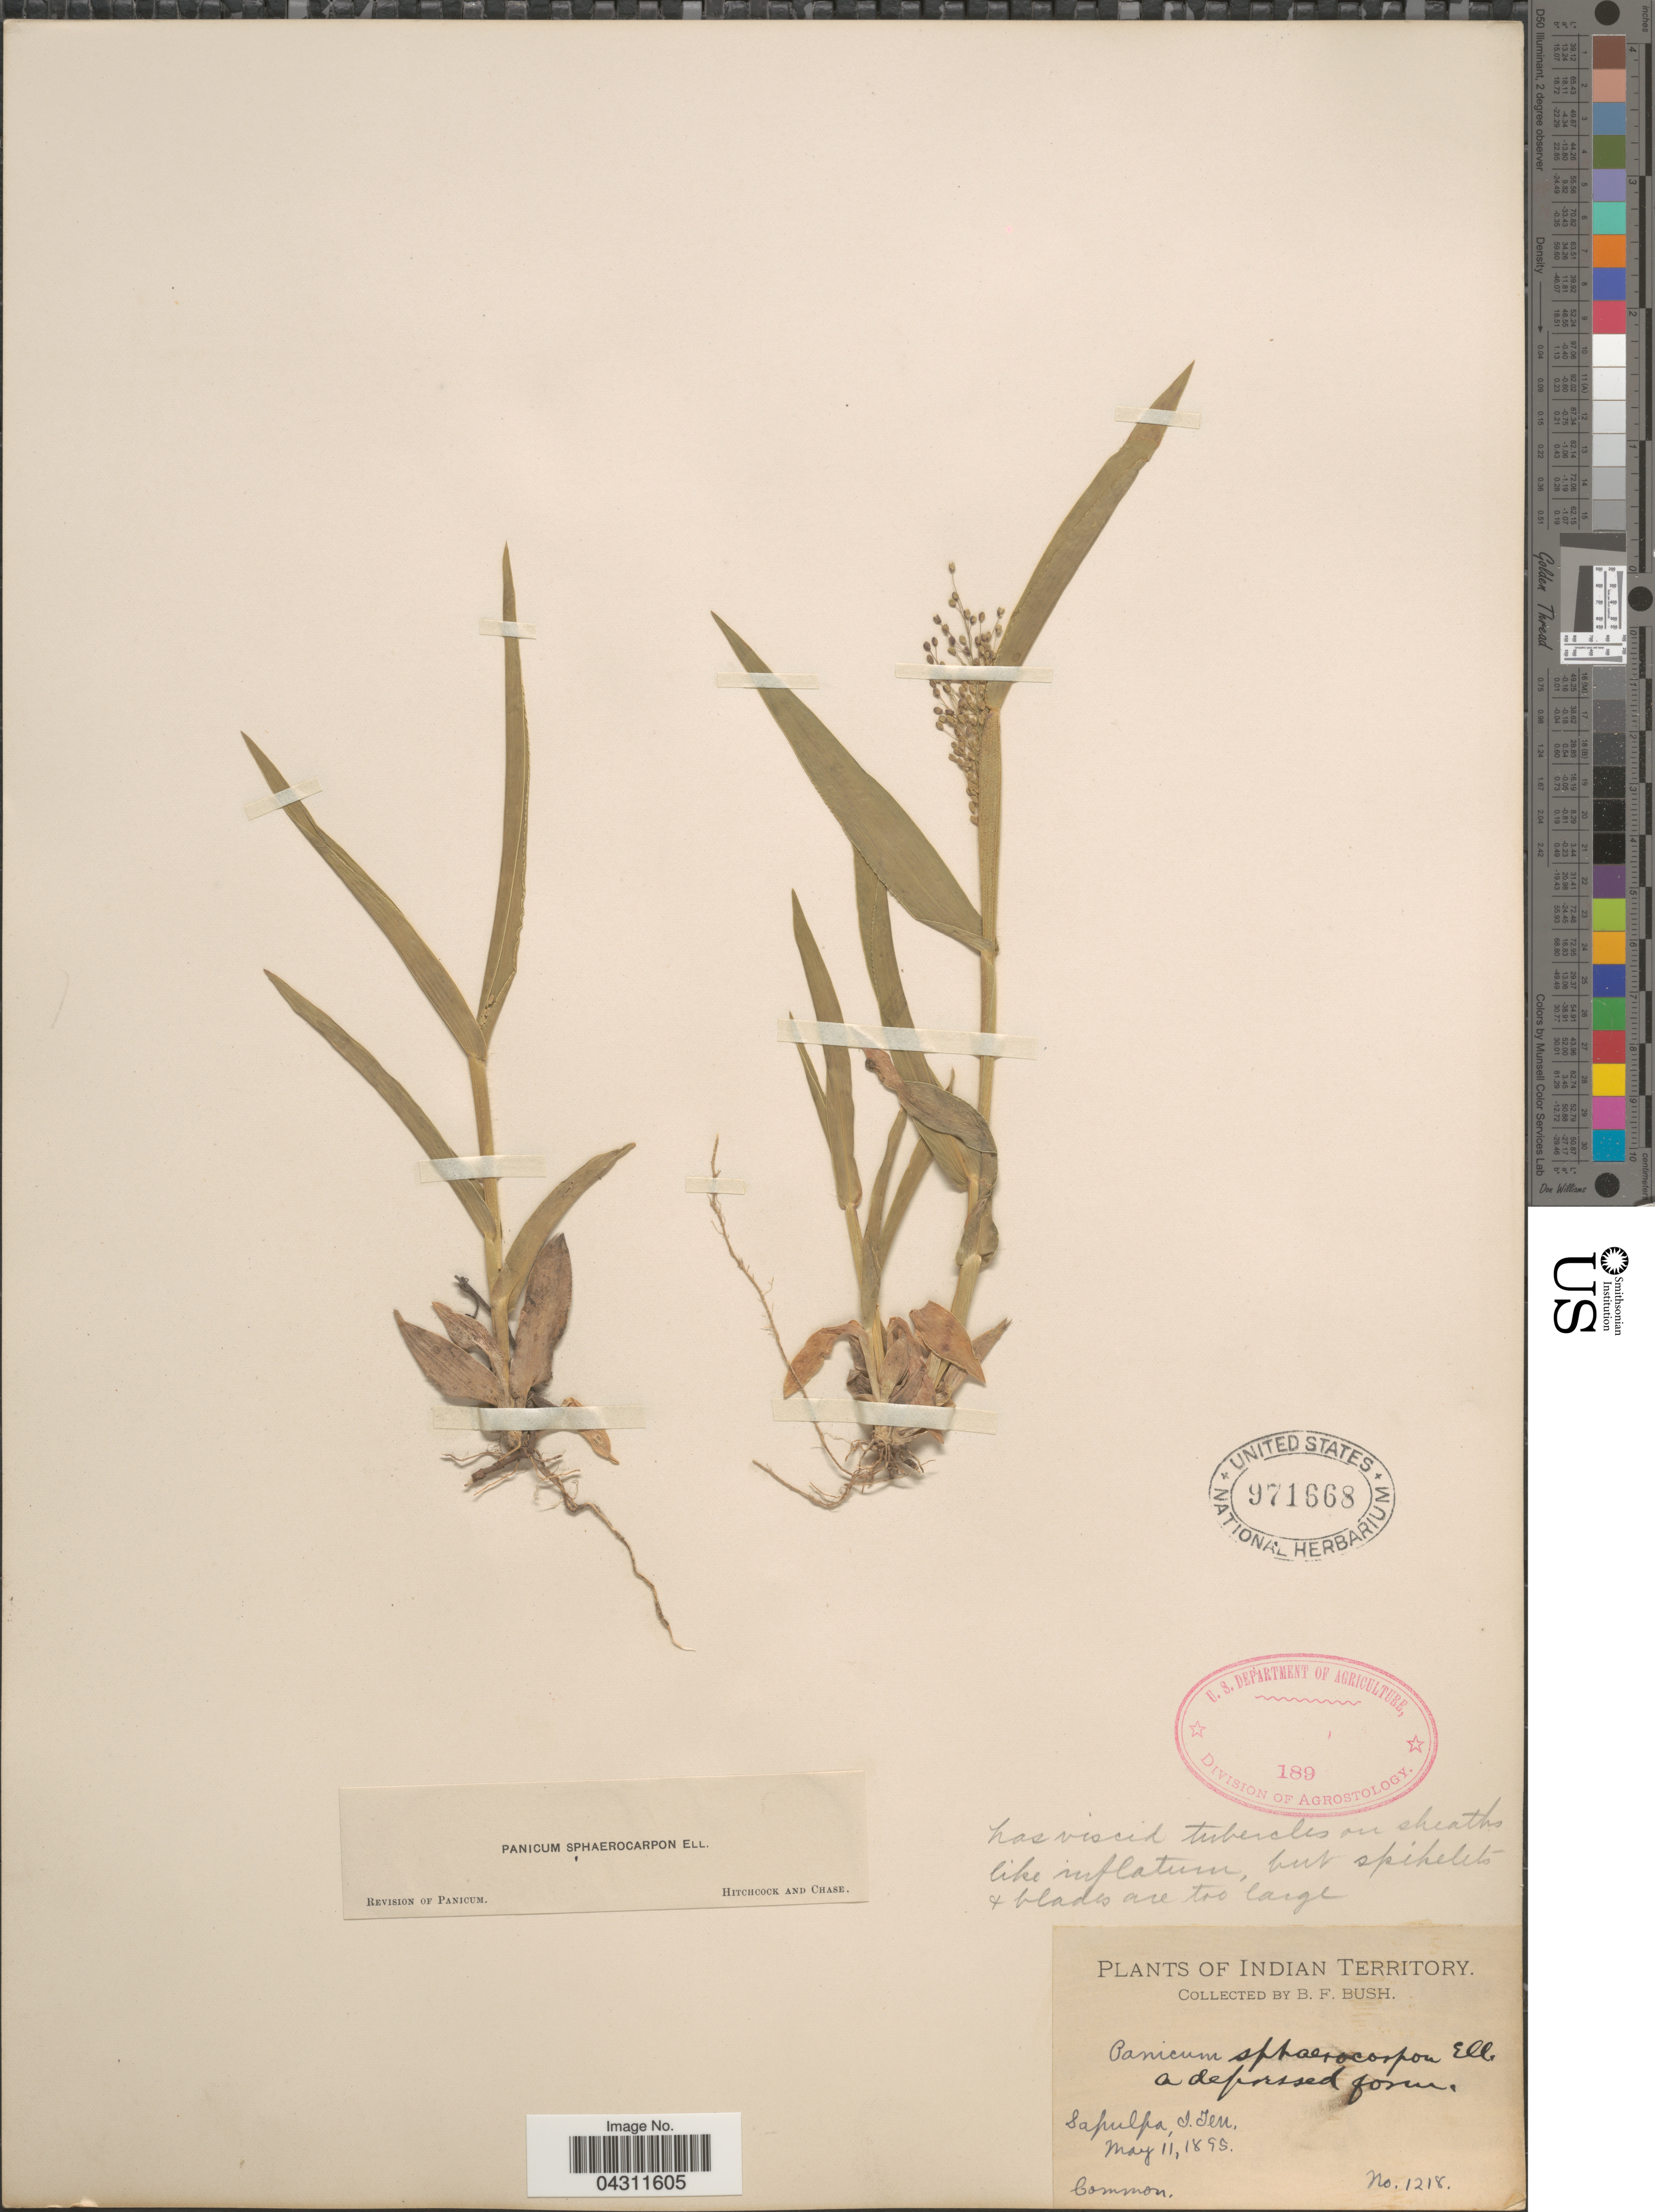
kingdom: Plantae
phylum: Tracheophyta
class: Liliopsida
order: Poales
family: Poaceae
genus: Dichanthelium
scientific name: Dichanthelium strigosum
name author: (Muhl. ex Elliott) Freckmann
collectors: B. F. Bush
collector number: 1218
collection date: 1895-05-11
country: United States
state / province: Oklahoma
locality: Indian Territory. Sapulpa, I. Terr.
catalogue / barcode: US 971668